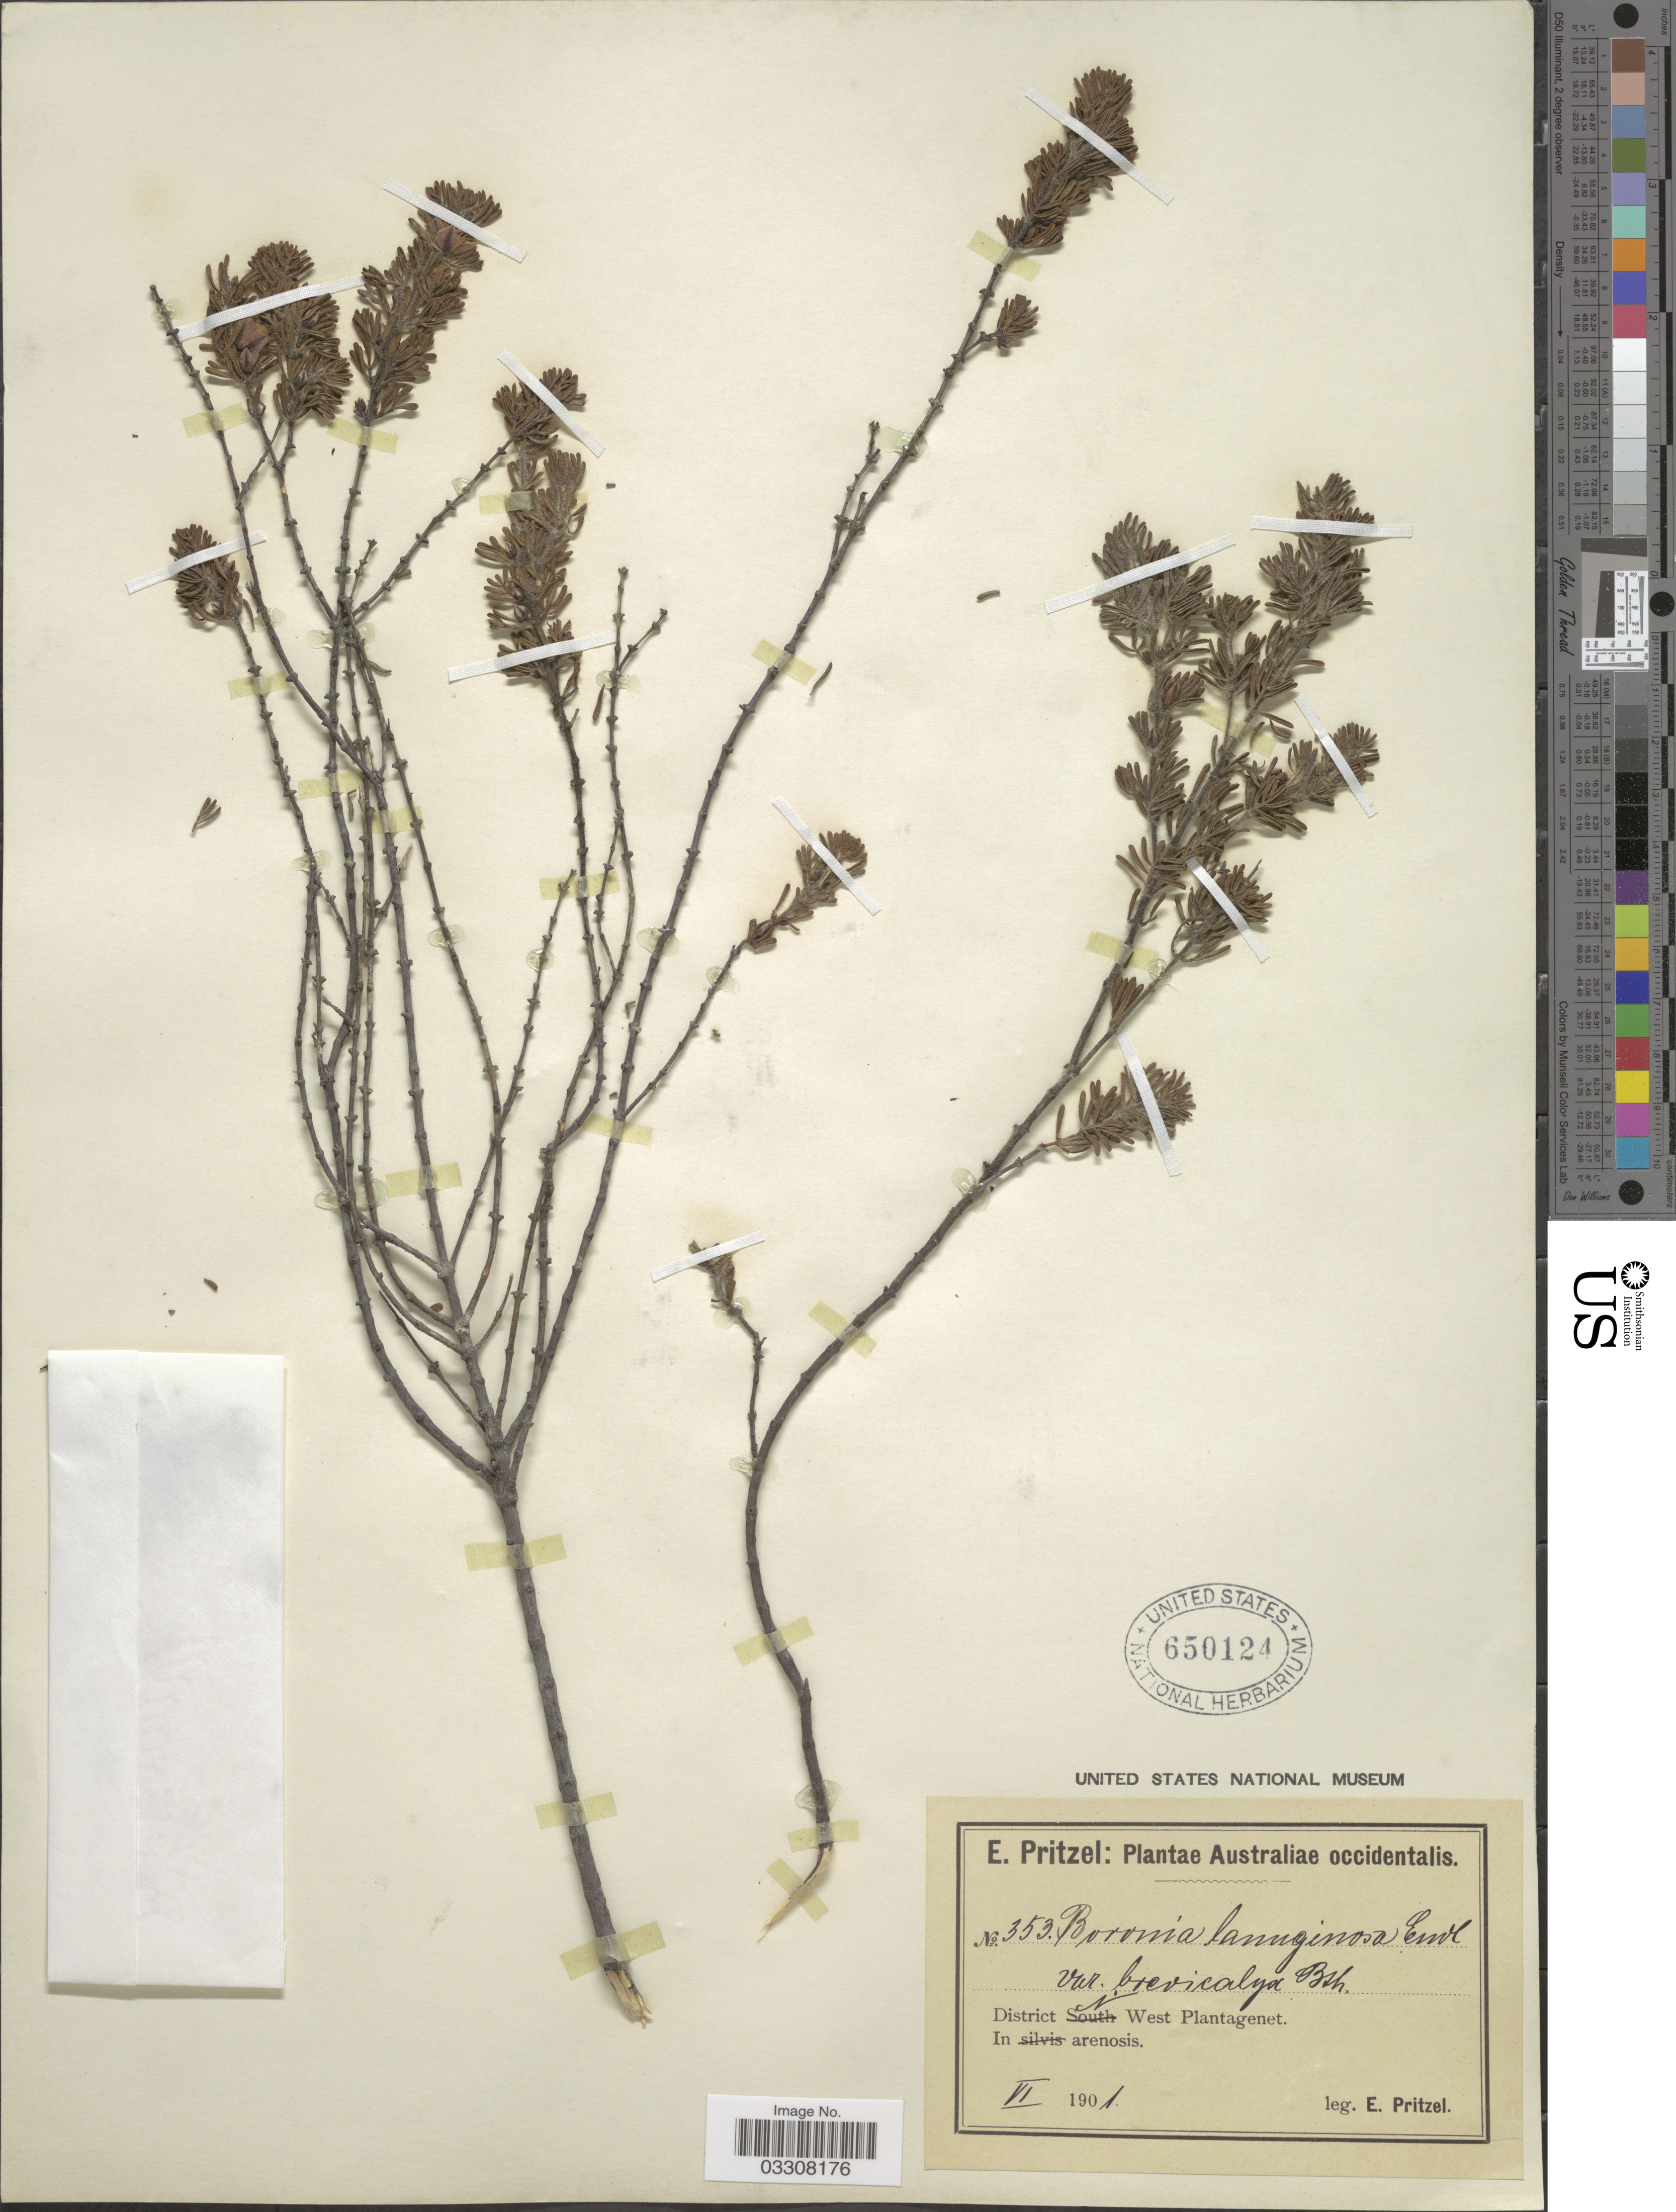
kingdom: Plantae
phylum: Tracheophyta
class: Magnoliopsida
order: Sapindales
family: Rutaceae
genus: Boronia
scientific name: Boronia lanuginosa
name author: Endl.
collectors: E. G. Pritzel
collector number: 353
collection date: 1901-06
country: Australia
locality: Australiae occidentalis. District N West Plantagenet.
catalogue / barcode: US 650124